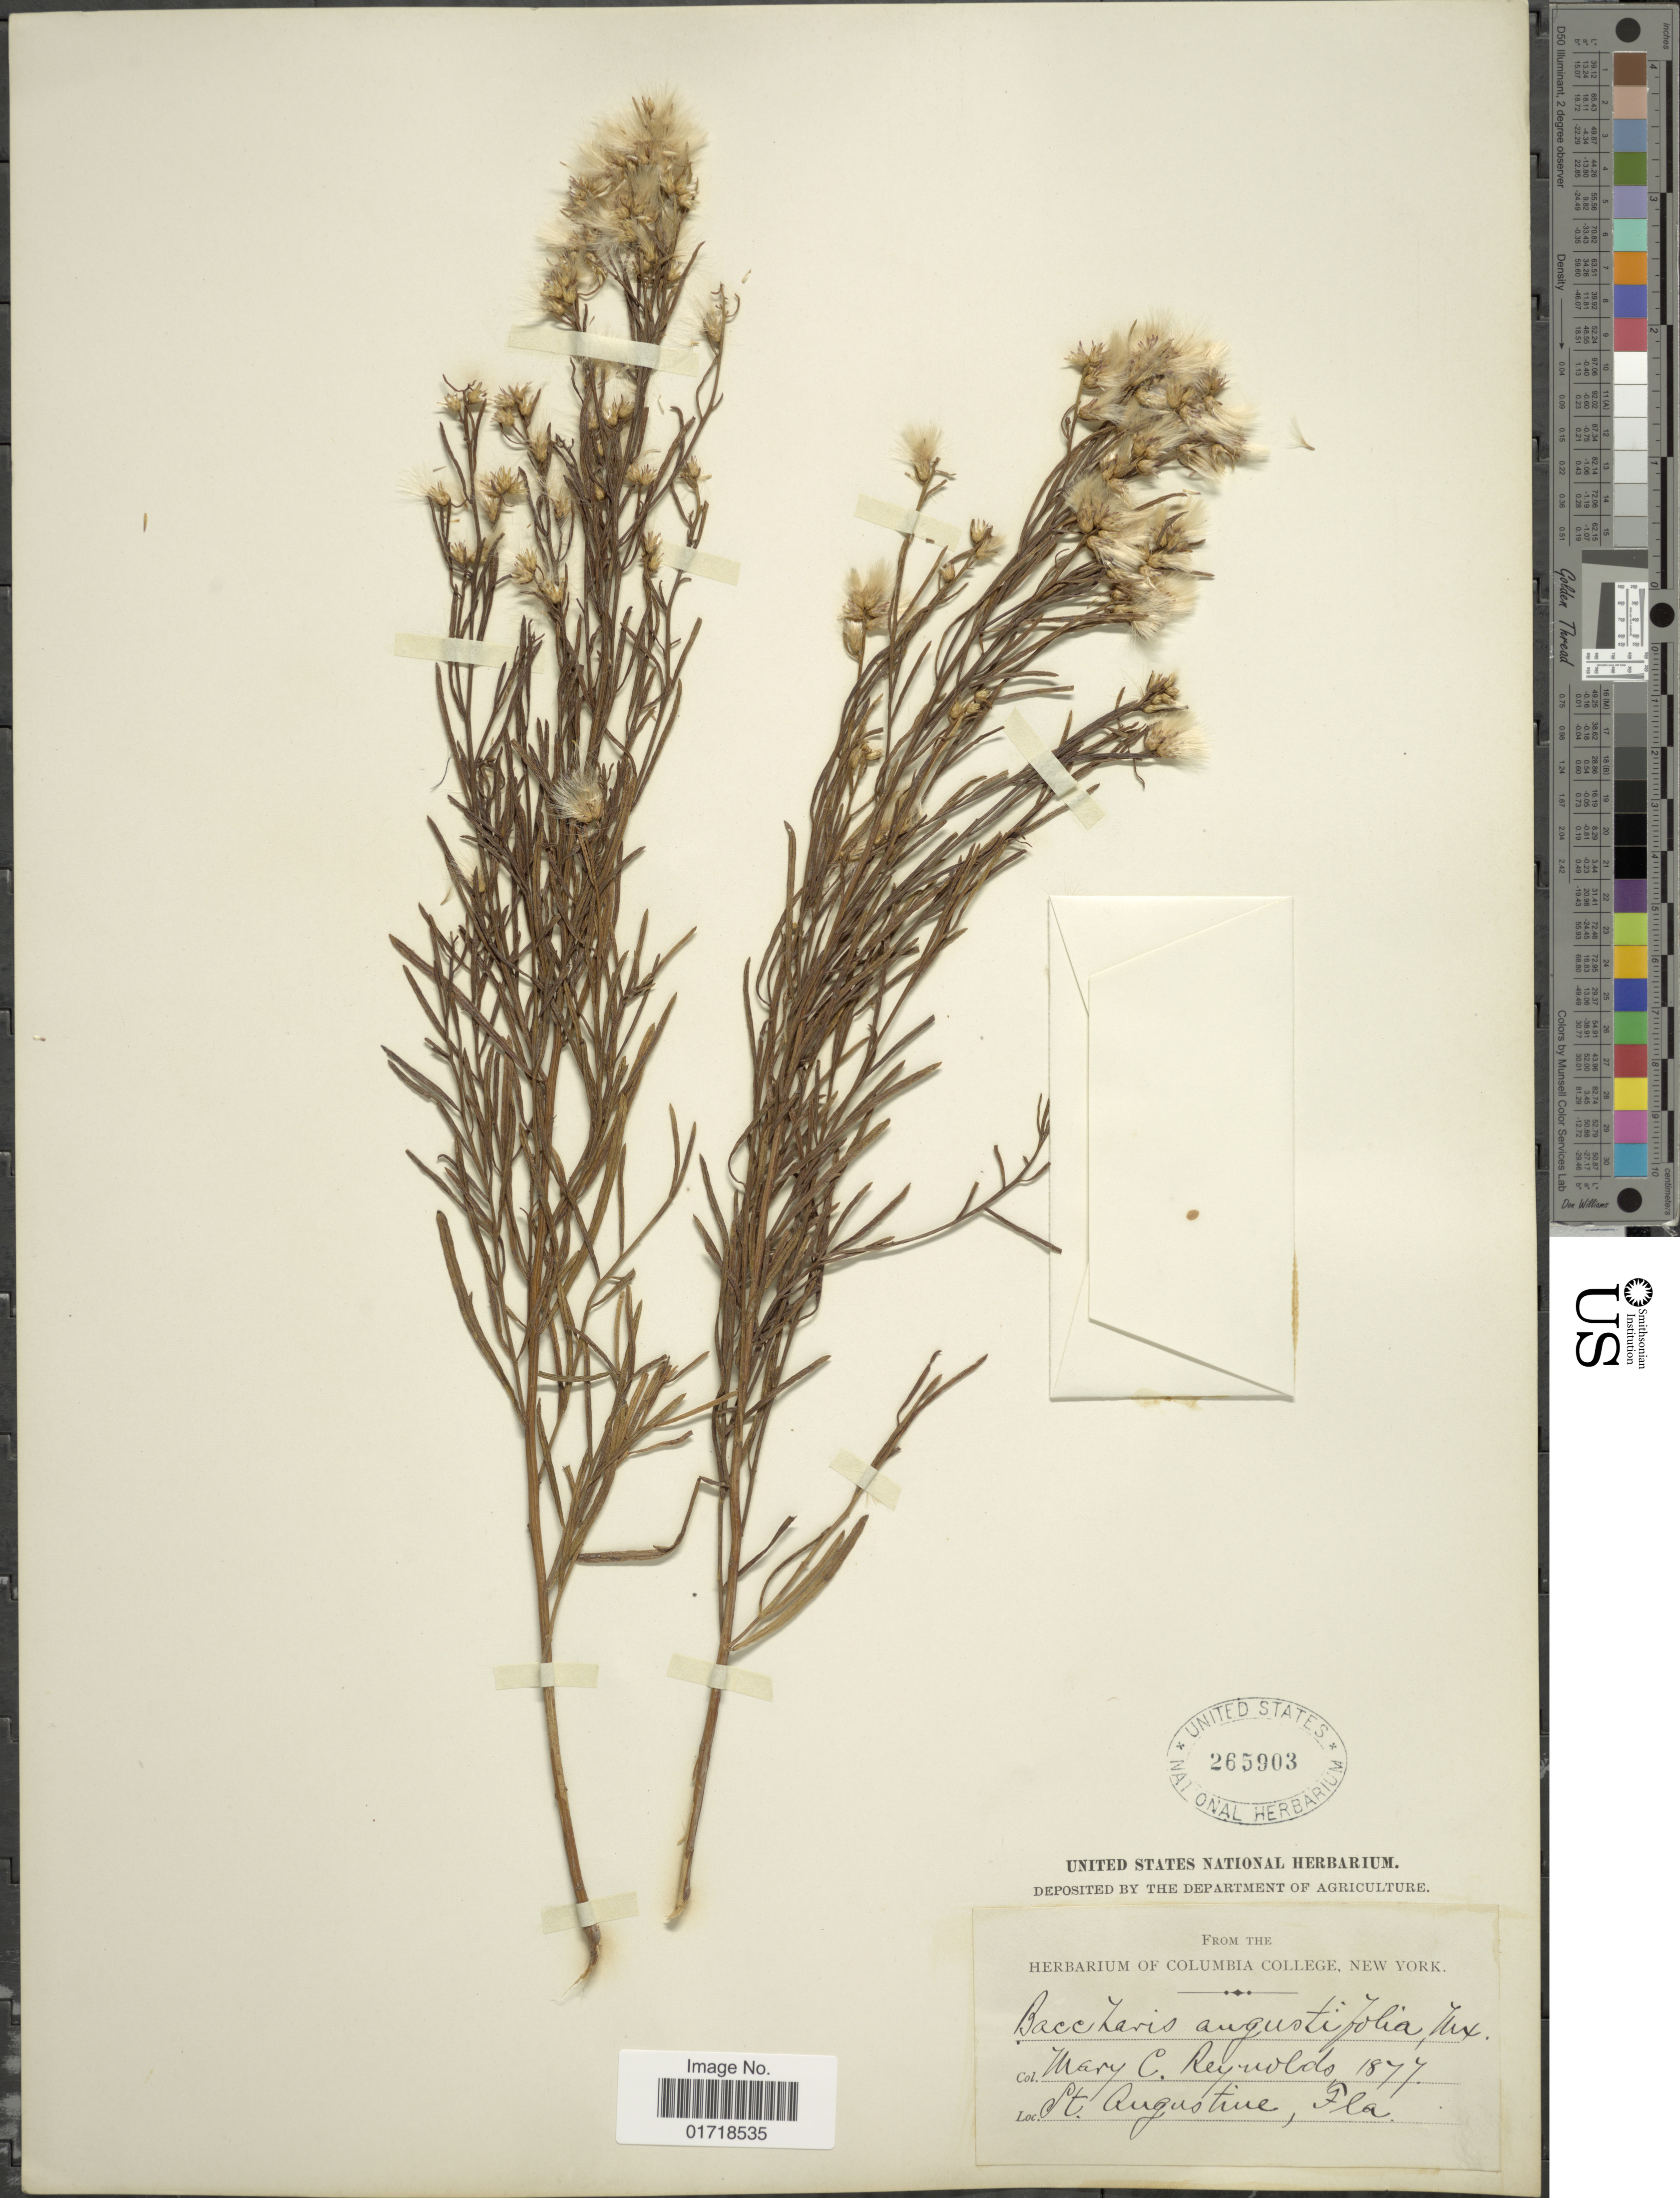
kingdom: Plantae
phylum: Tracheophyta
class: Magnoliopsida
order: Asterales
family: Asteraceae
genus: Baccharis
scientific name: Baccharis angustifolia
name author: Michx.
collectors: M. Reynolds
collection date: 1887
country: United States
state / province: Florida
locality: St. Augustina.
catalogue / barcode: US 265903